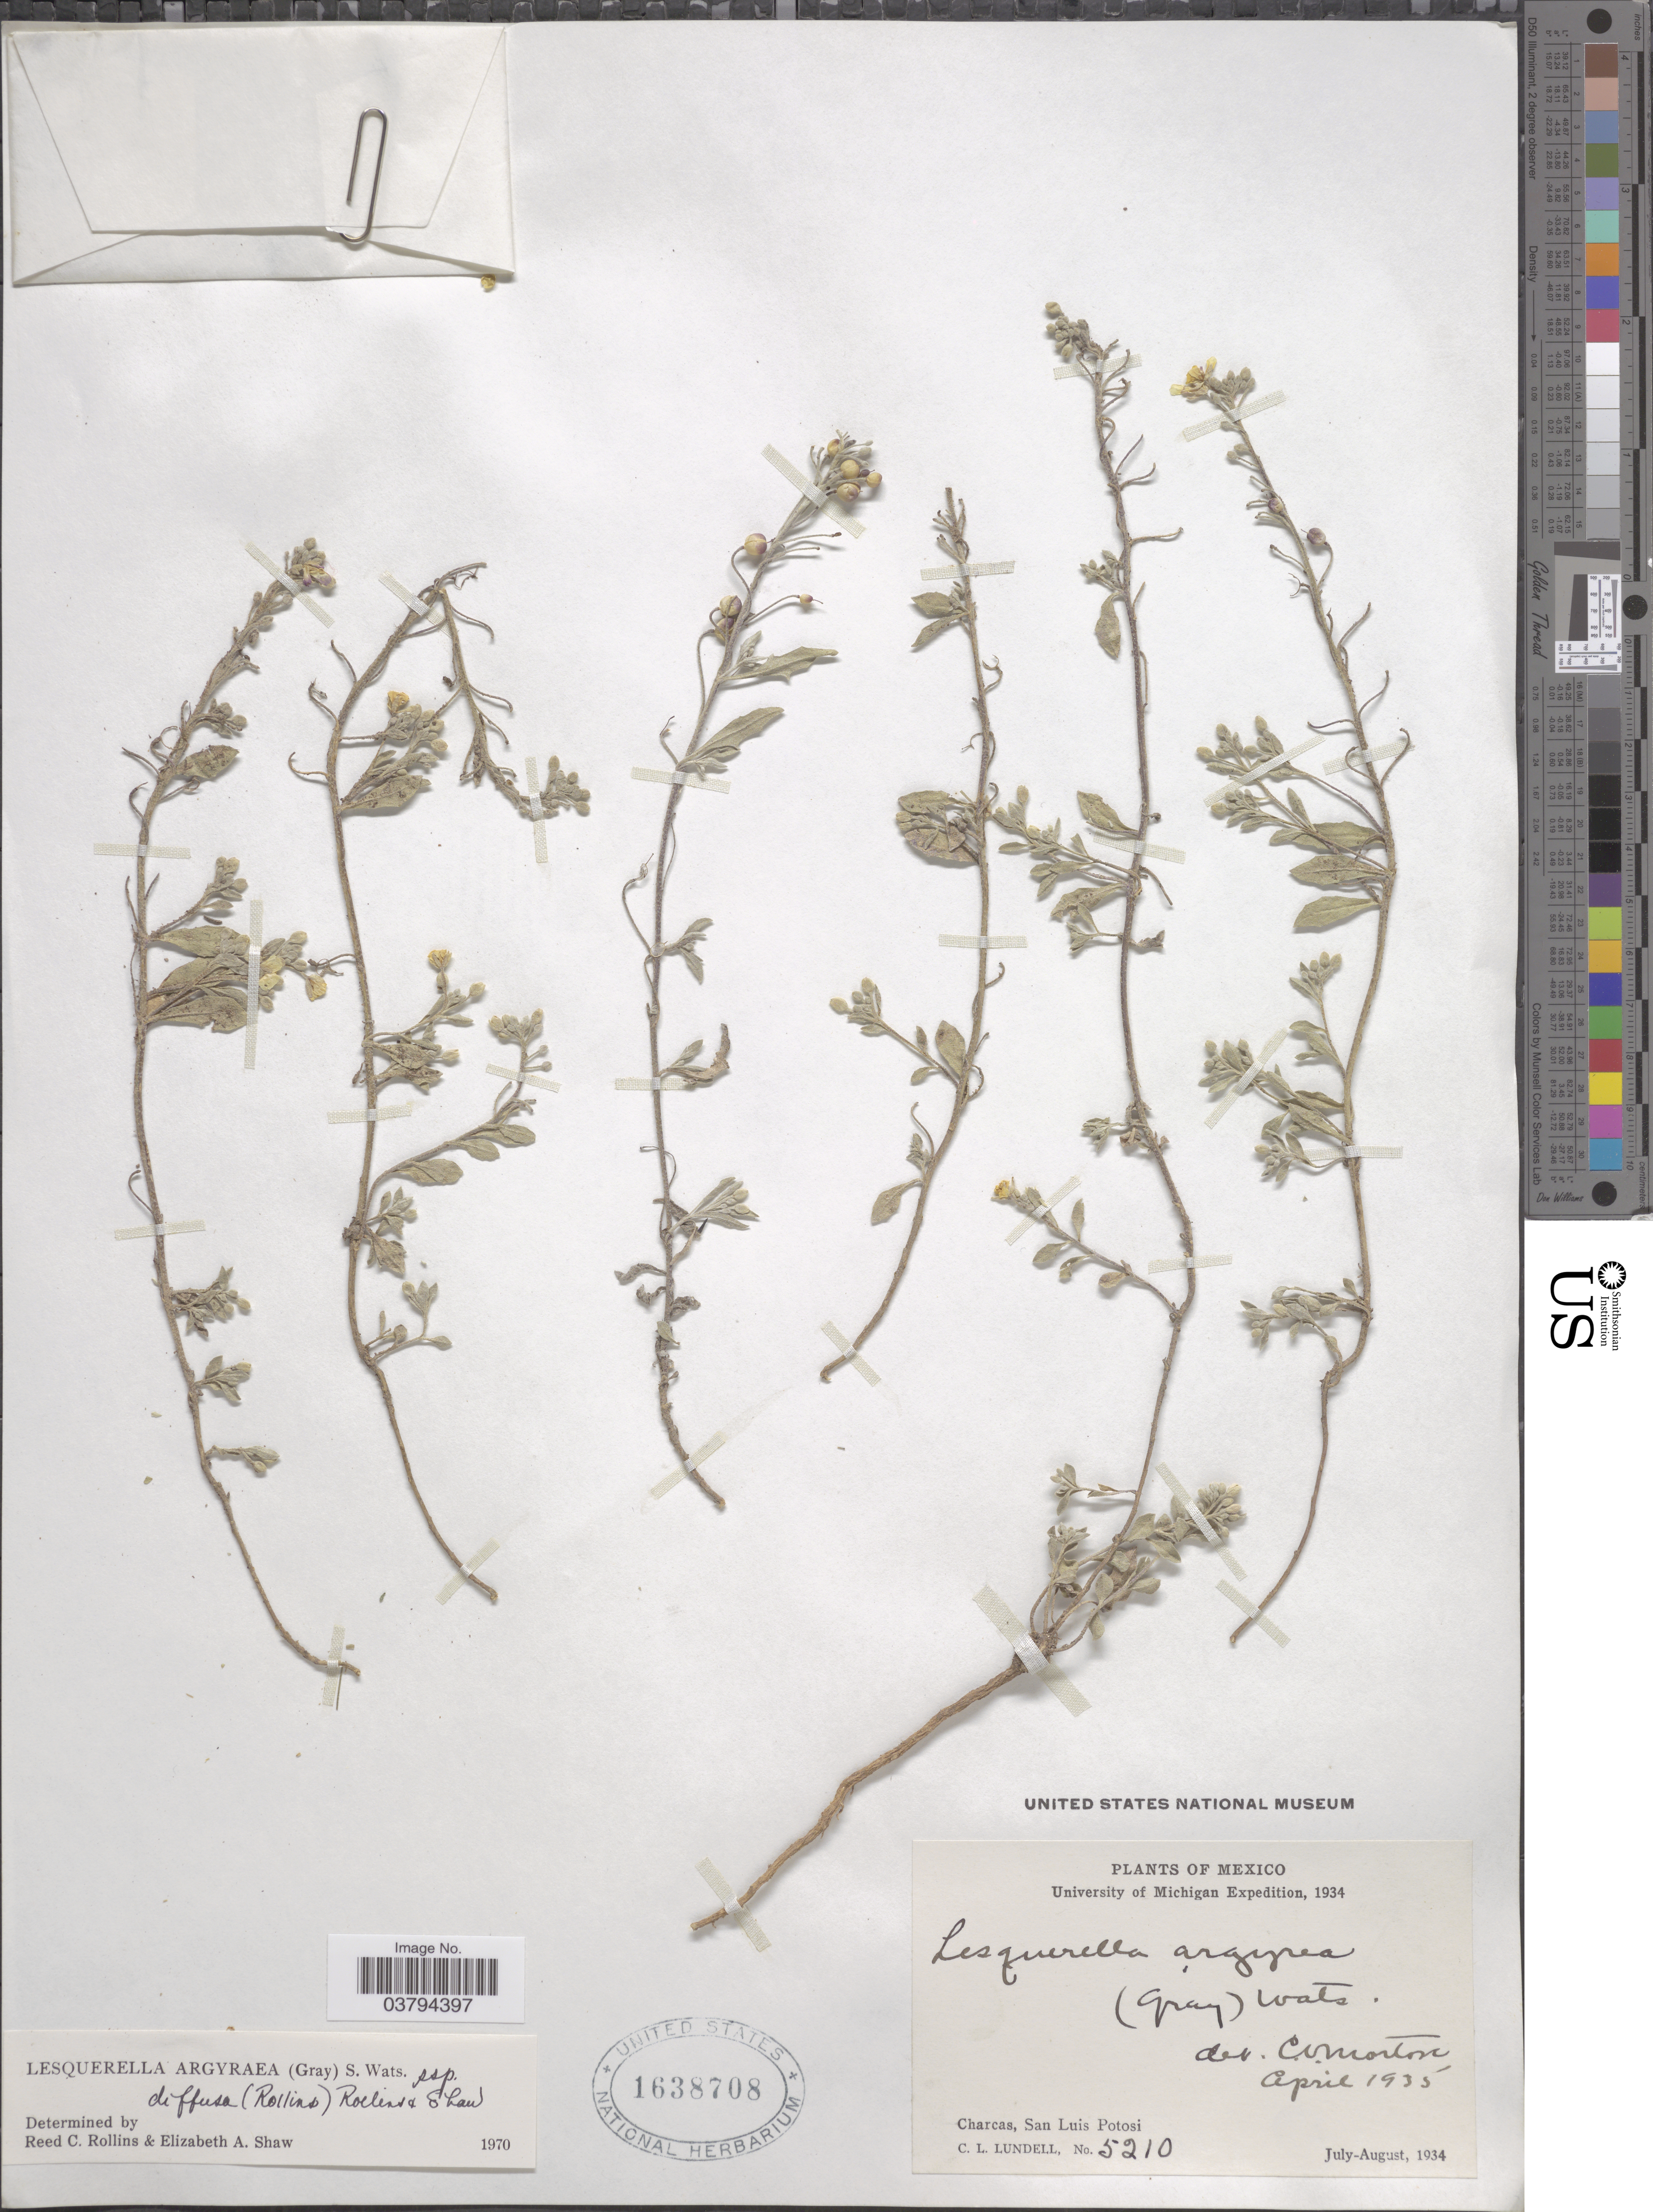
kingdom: Plantae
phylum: Tracheophyta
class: Magnoliopsida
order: Brassicales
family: Brassicaceae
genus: Lesquerella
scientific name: Lesquerella argyraea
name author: (A. Gray) S. Watson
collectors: C. L. Lundell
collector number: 5210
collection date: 1934-07/1934-08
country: Mexico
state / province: San Luis Potosí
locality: Charcas, San Luis Potosi.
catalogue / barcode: US 1638708